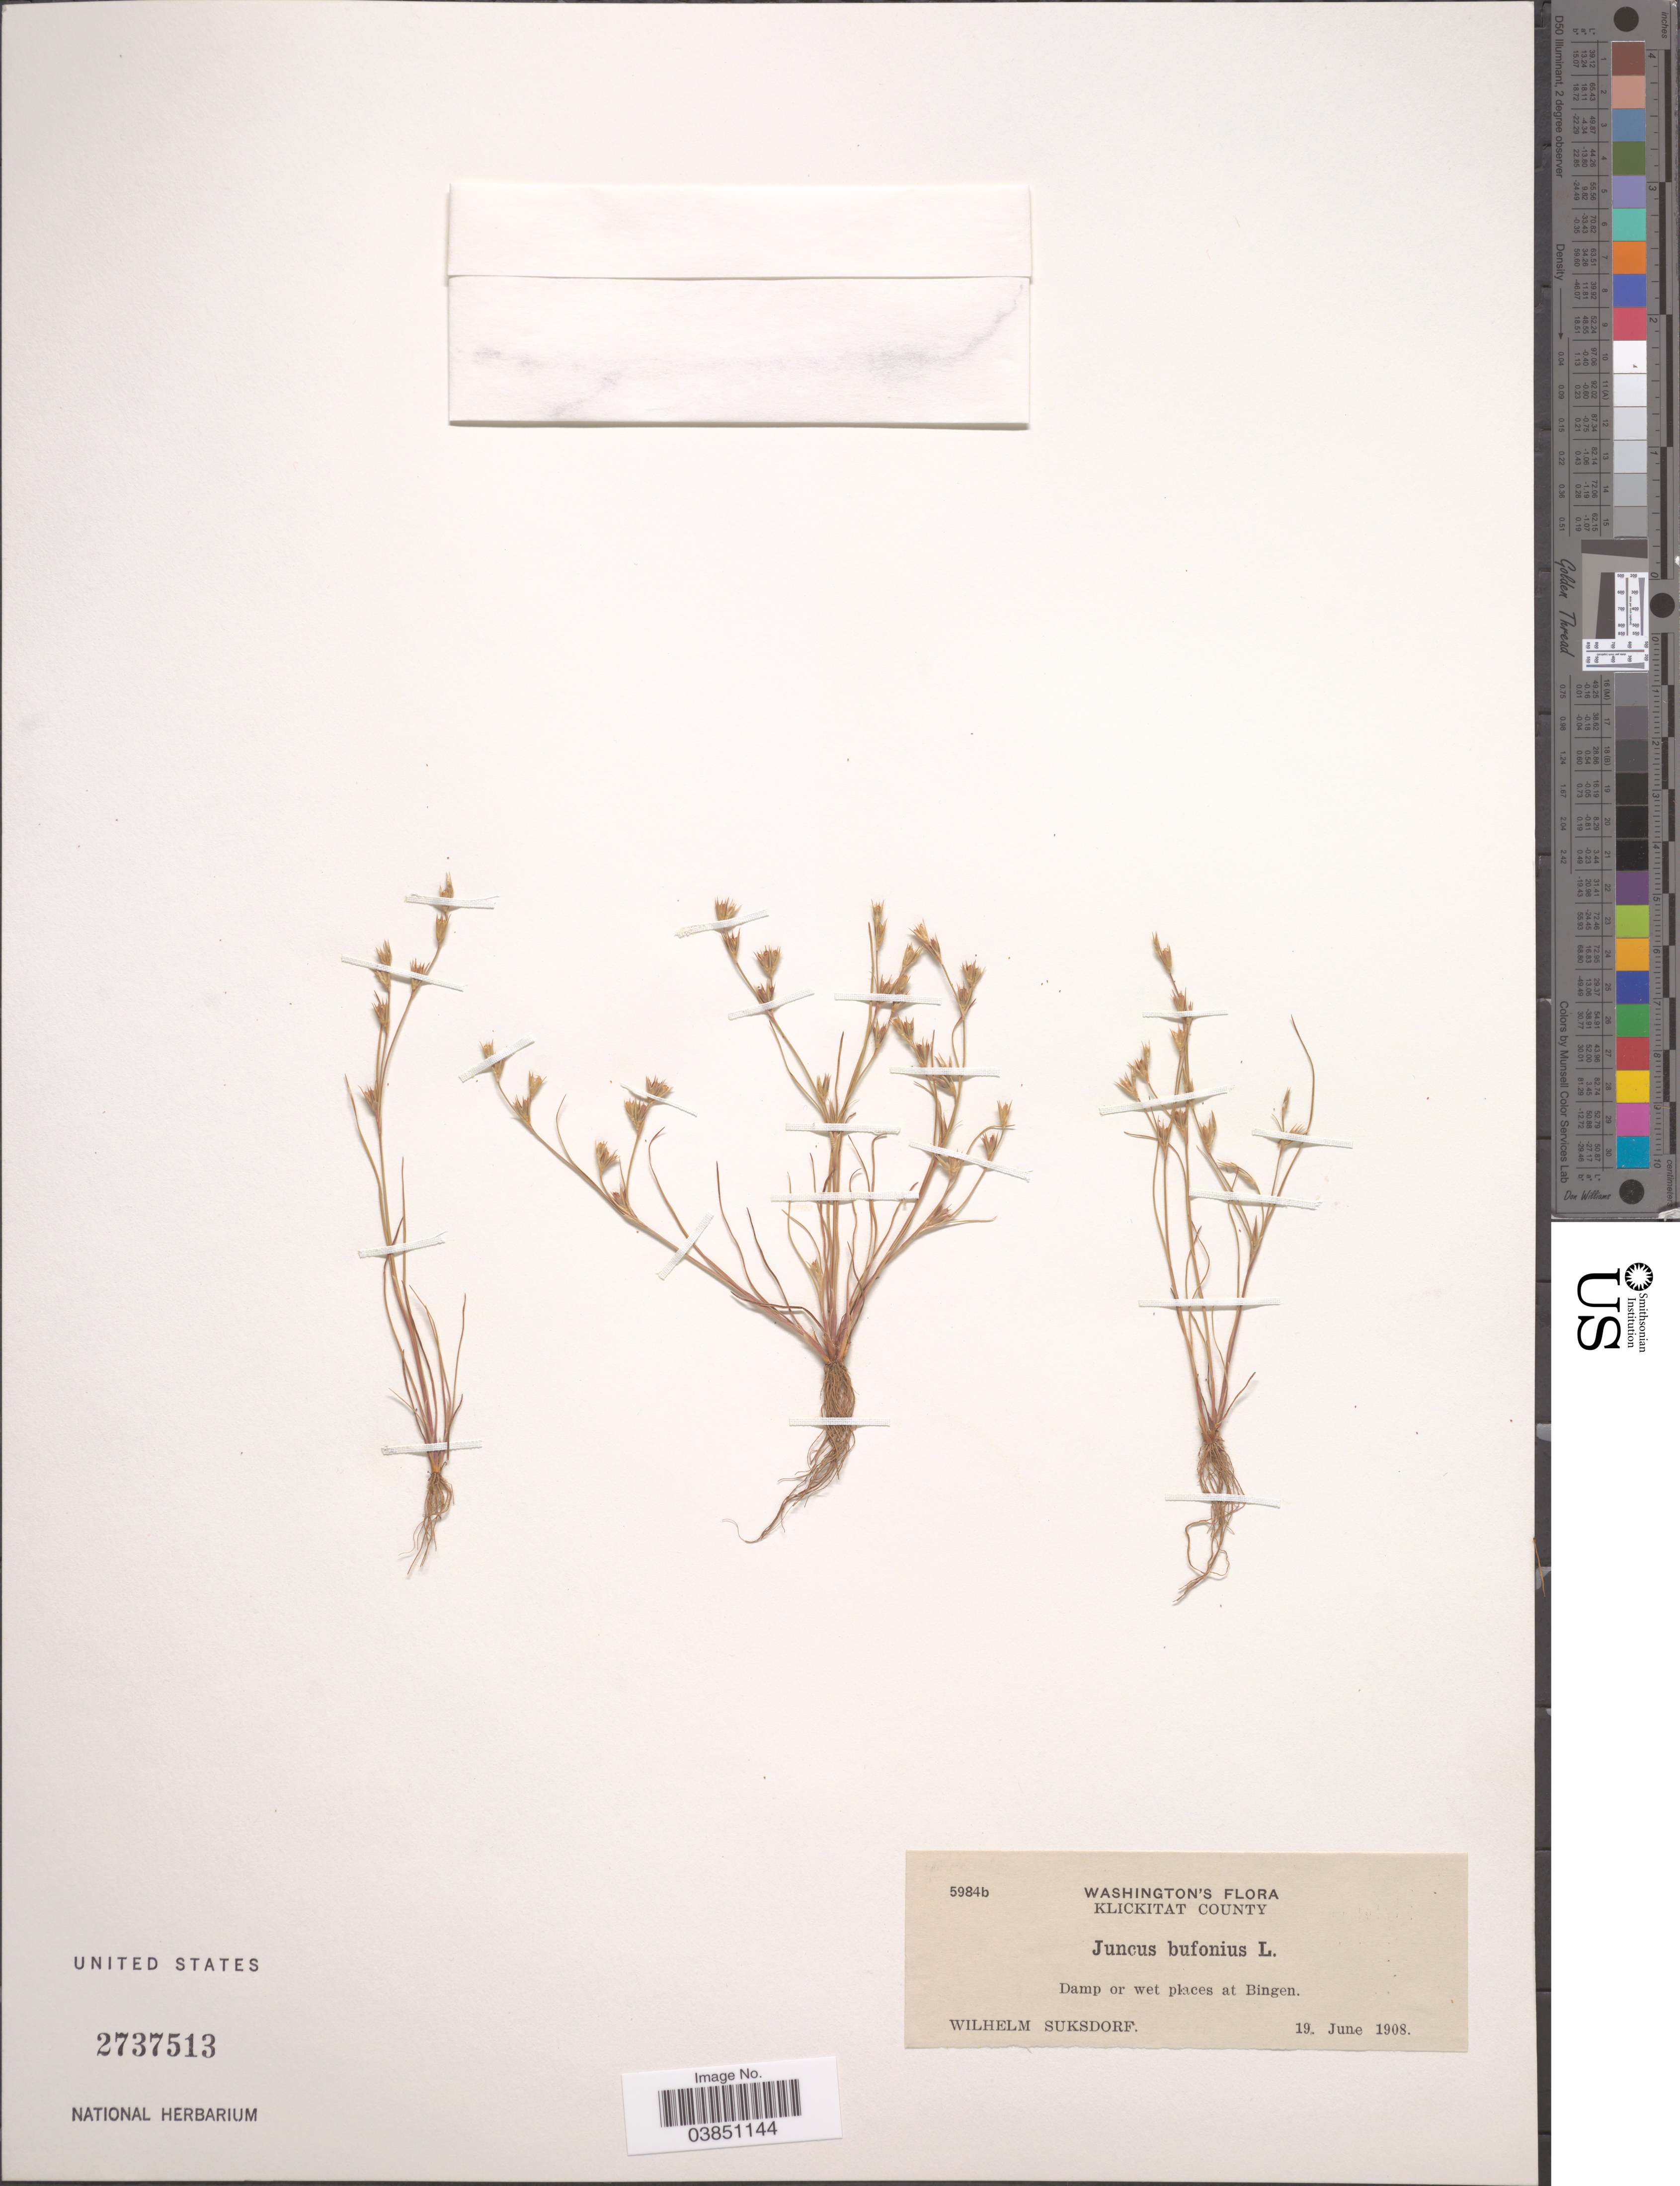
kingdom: Plantae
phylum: Tracheophyta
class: Liliopsida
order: Poales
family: Juncaceae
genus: Juncus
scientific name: Juncus bufonius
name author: L.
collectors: W. N. Suksdorf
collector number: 5984b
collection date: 1908-06-19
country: United States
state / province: Washington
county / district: Klickitat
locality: Klickitat County. Bingen.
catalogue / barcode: US 2737513